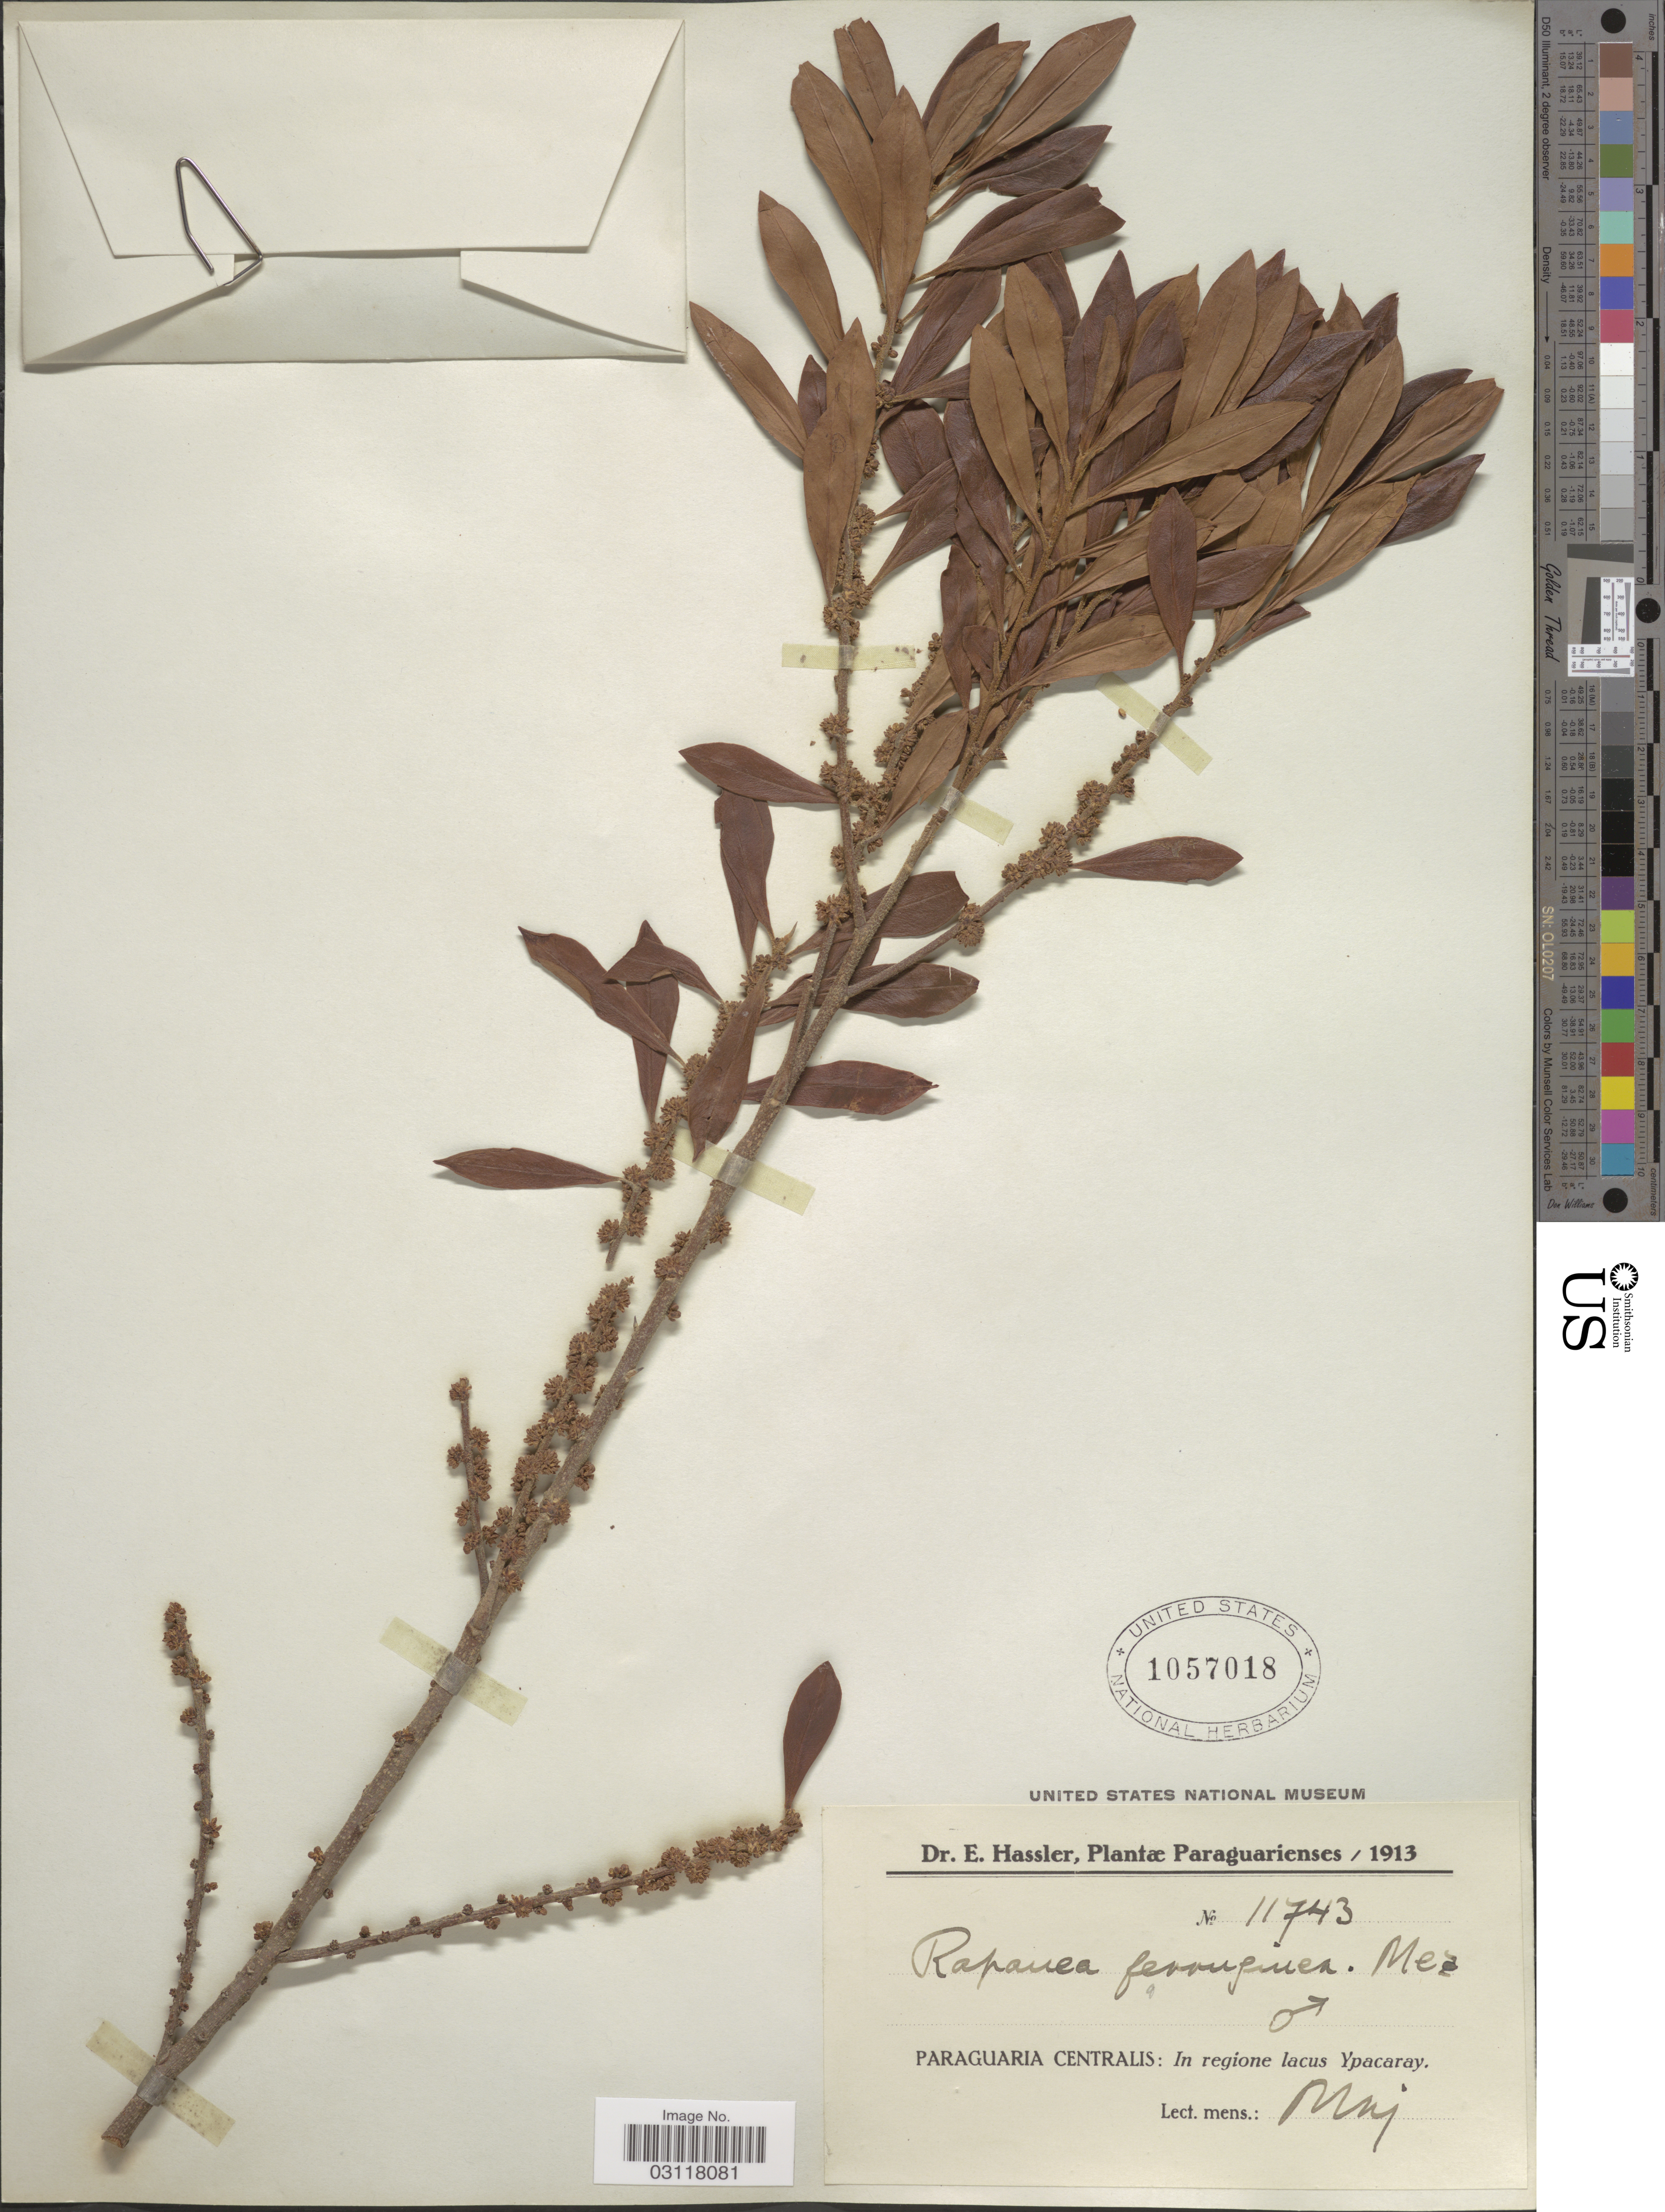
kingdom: Plantae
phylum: Tracheophyta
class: Magnoliopsida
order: Ericales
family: Primulaceae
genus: Rapanea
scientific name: Rapanea ferruginea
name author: (Ruiz & Pav.) Mez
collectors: E. Hassler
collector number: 11743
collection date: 1913-05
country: Paraguay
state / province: Paraguari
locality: Paraguaria Centralis: In regione lacus Ypacaray.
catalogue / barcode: US 1057018